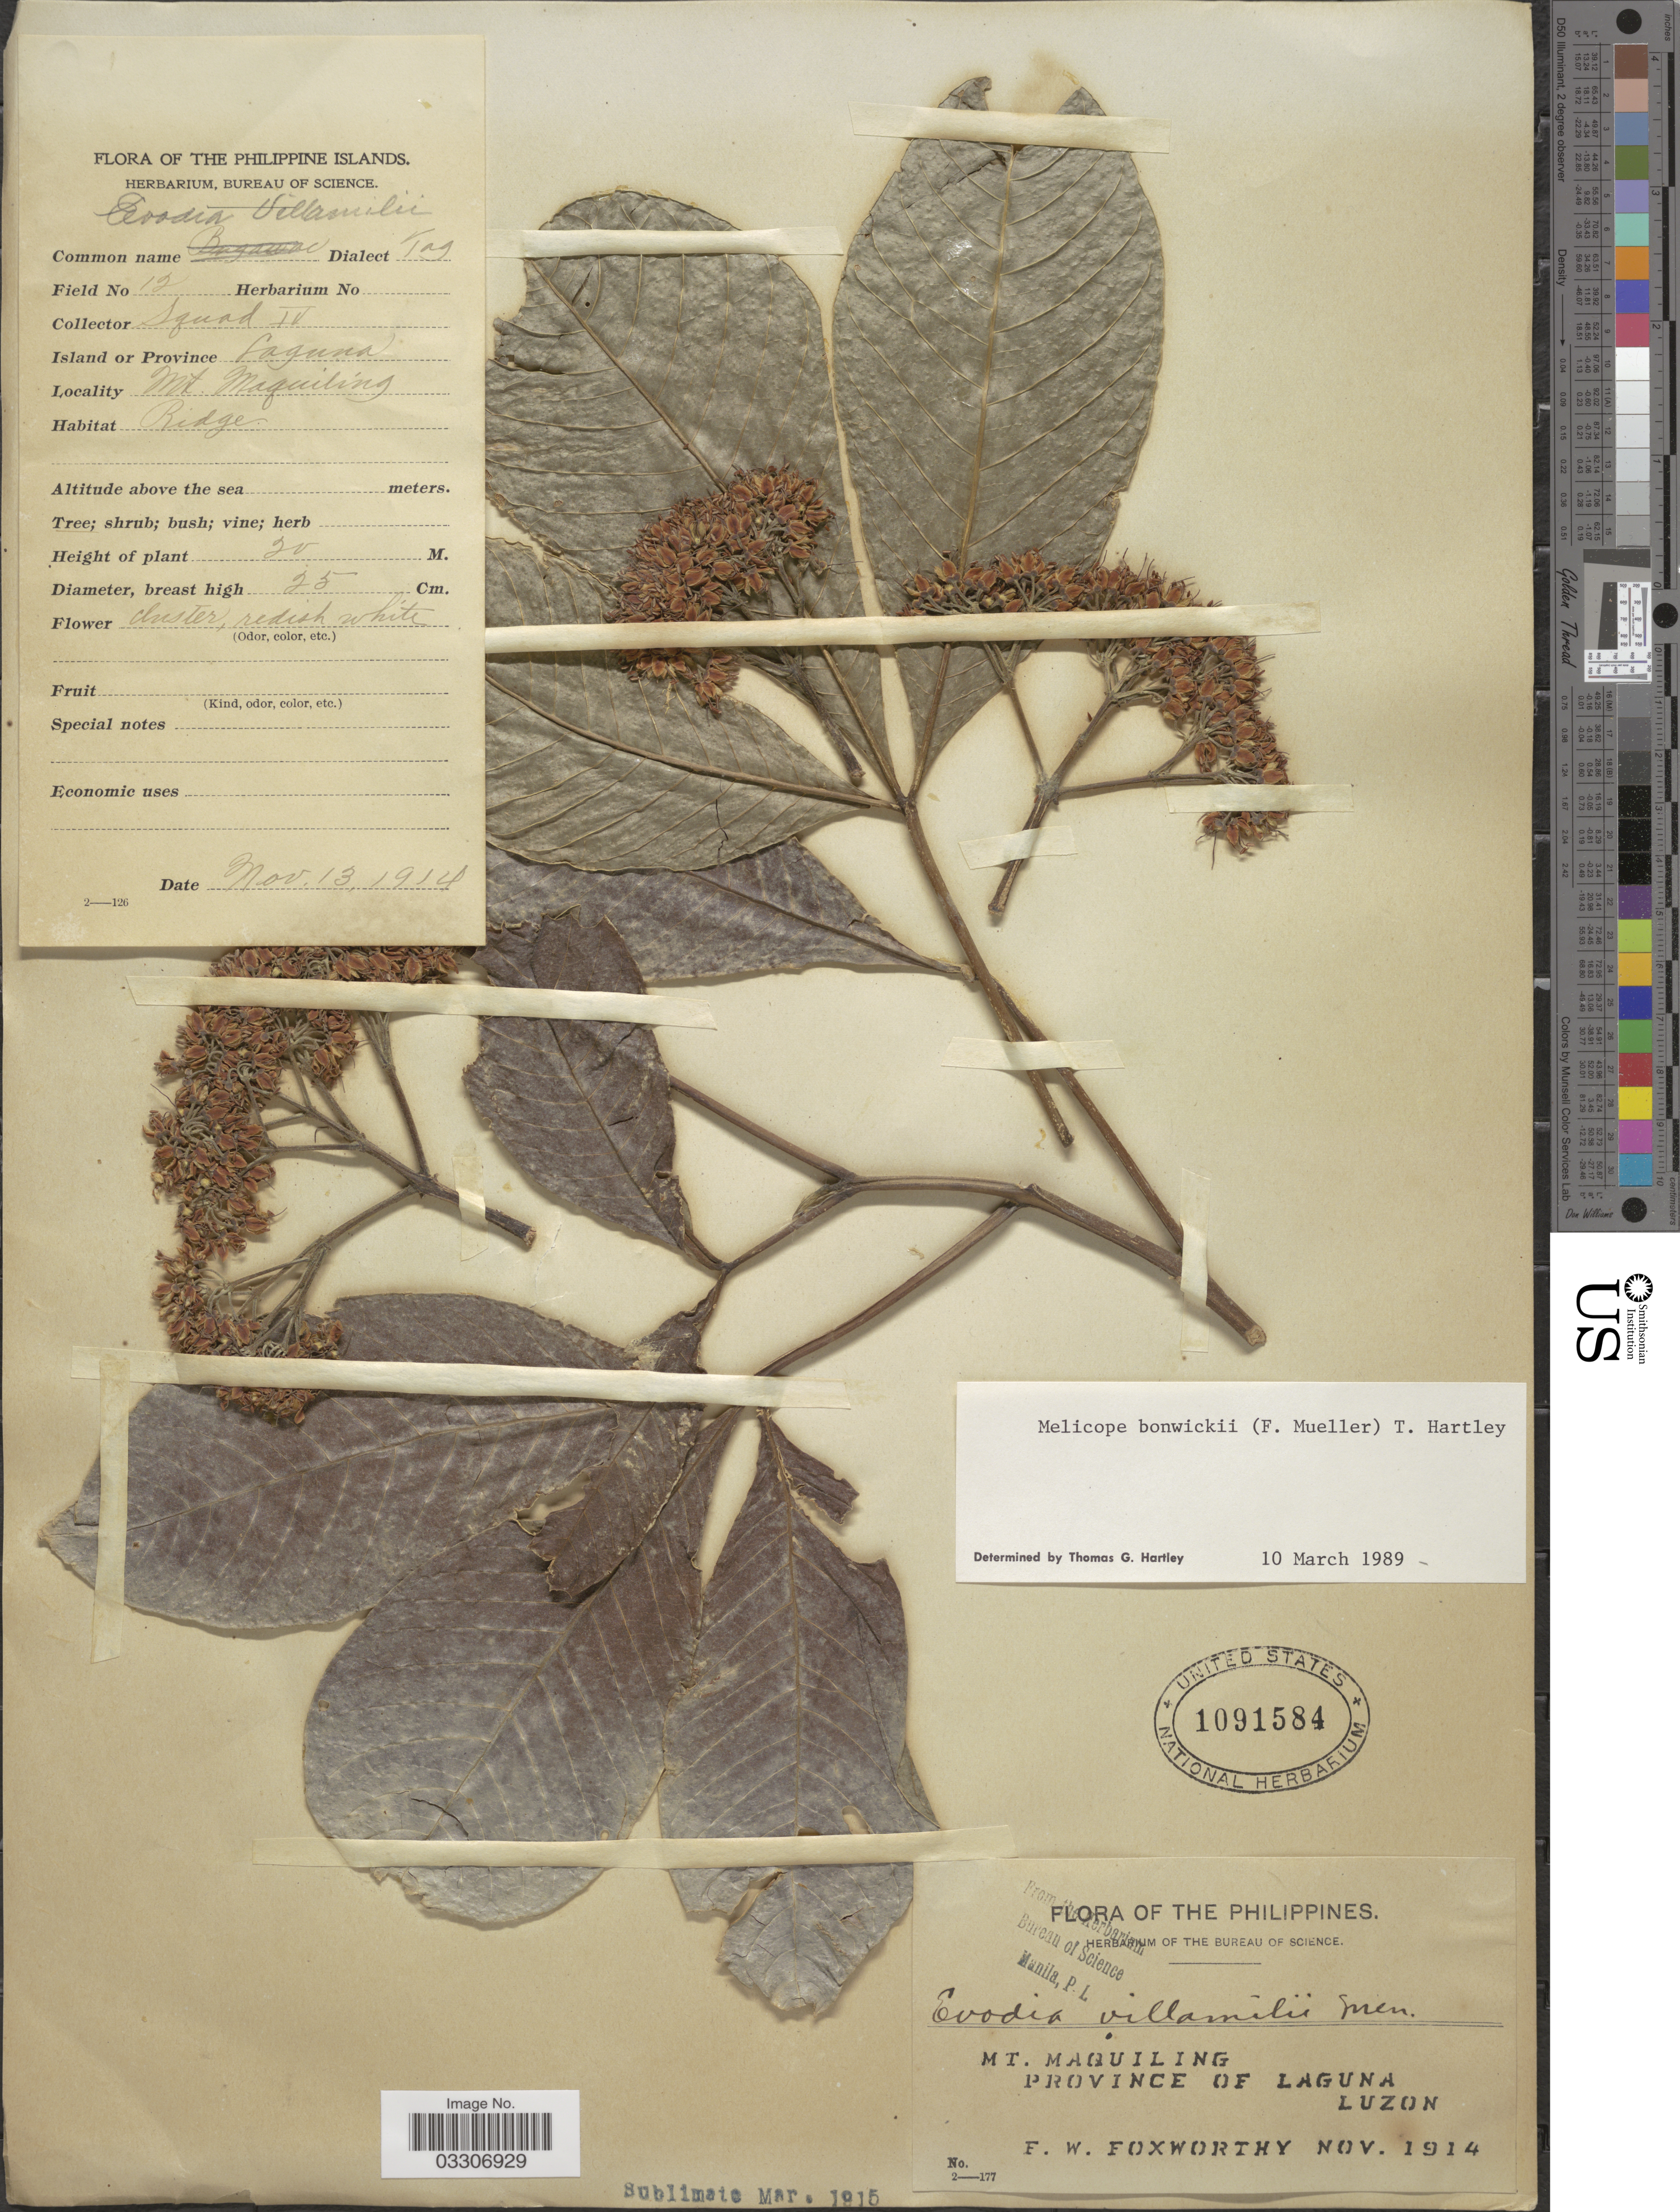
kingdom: Plantae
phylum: Tracheophyta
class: Magnoliopsida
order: Sapindales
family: Rutaceae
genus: Melicope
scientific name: Melicope bonwickii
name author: (F. Muell.) T.G. Hartley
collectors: F. W. Foxworthy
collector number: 12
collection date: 1914-11-13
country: Philippines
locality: Mt. Maquiling, Province of Laguna, Luzon.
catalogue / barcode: US 1091584